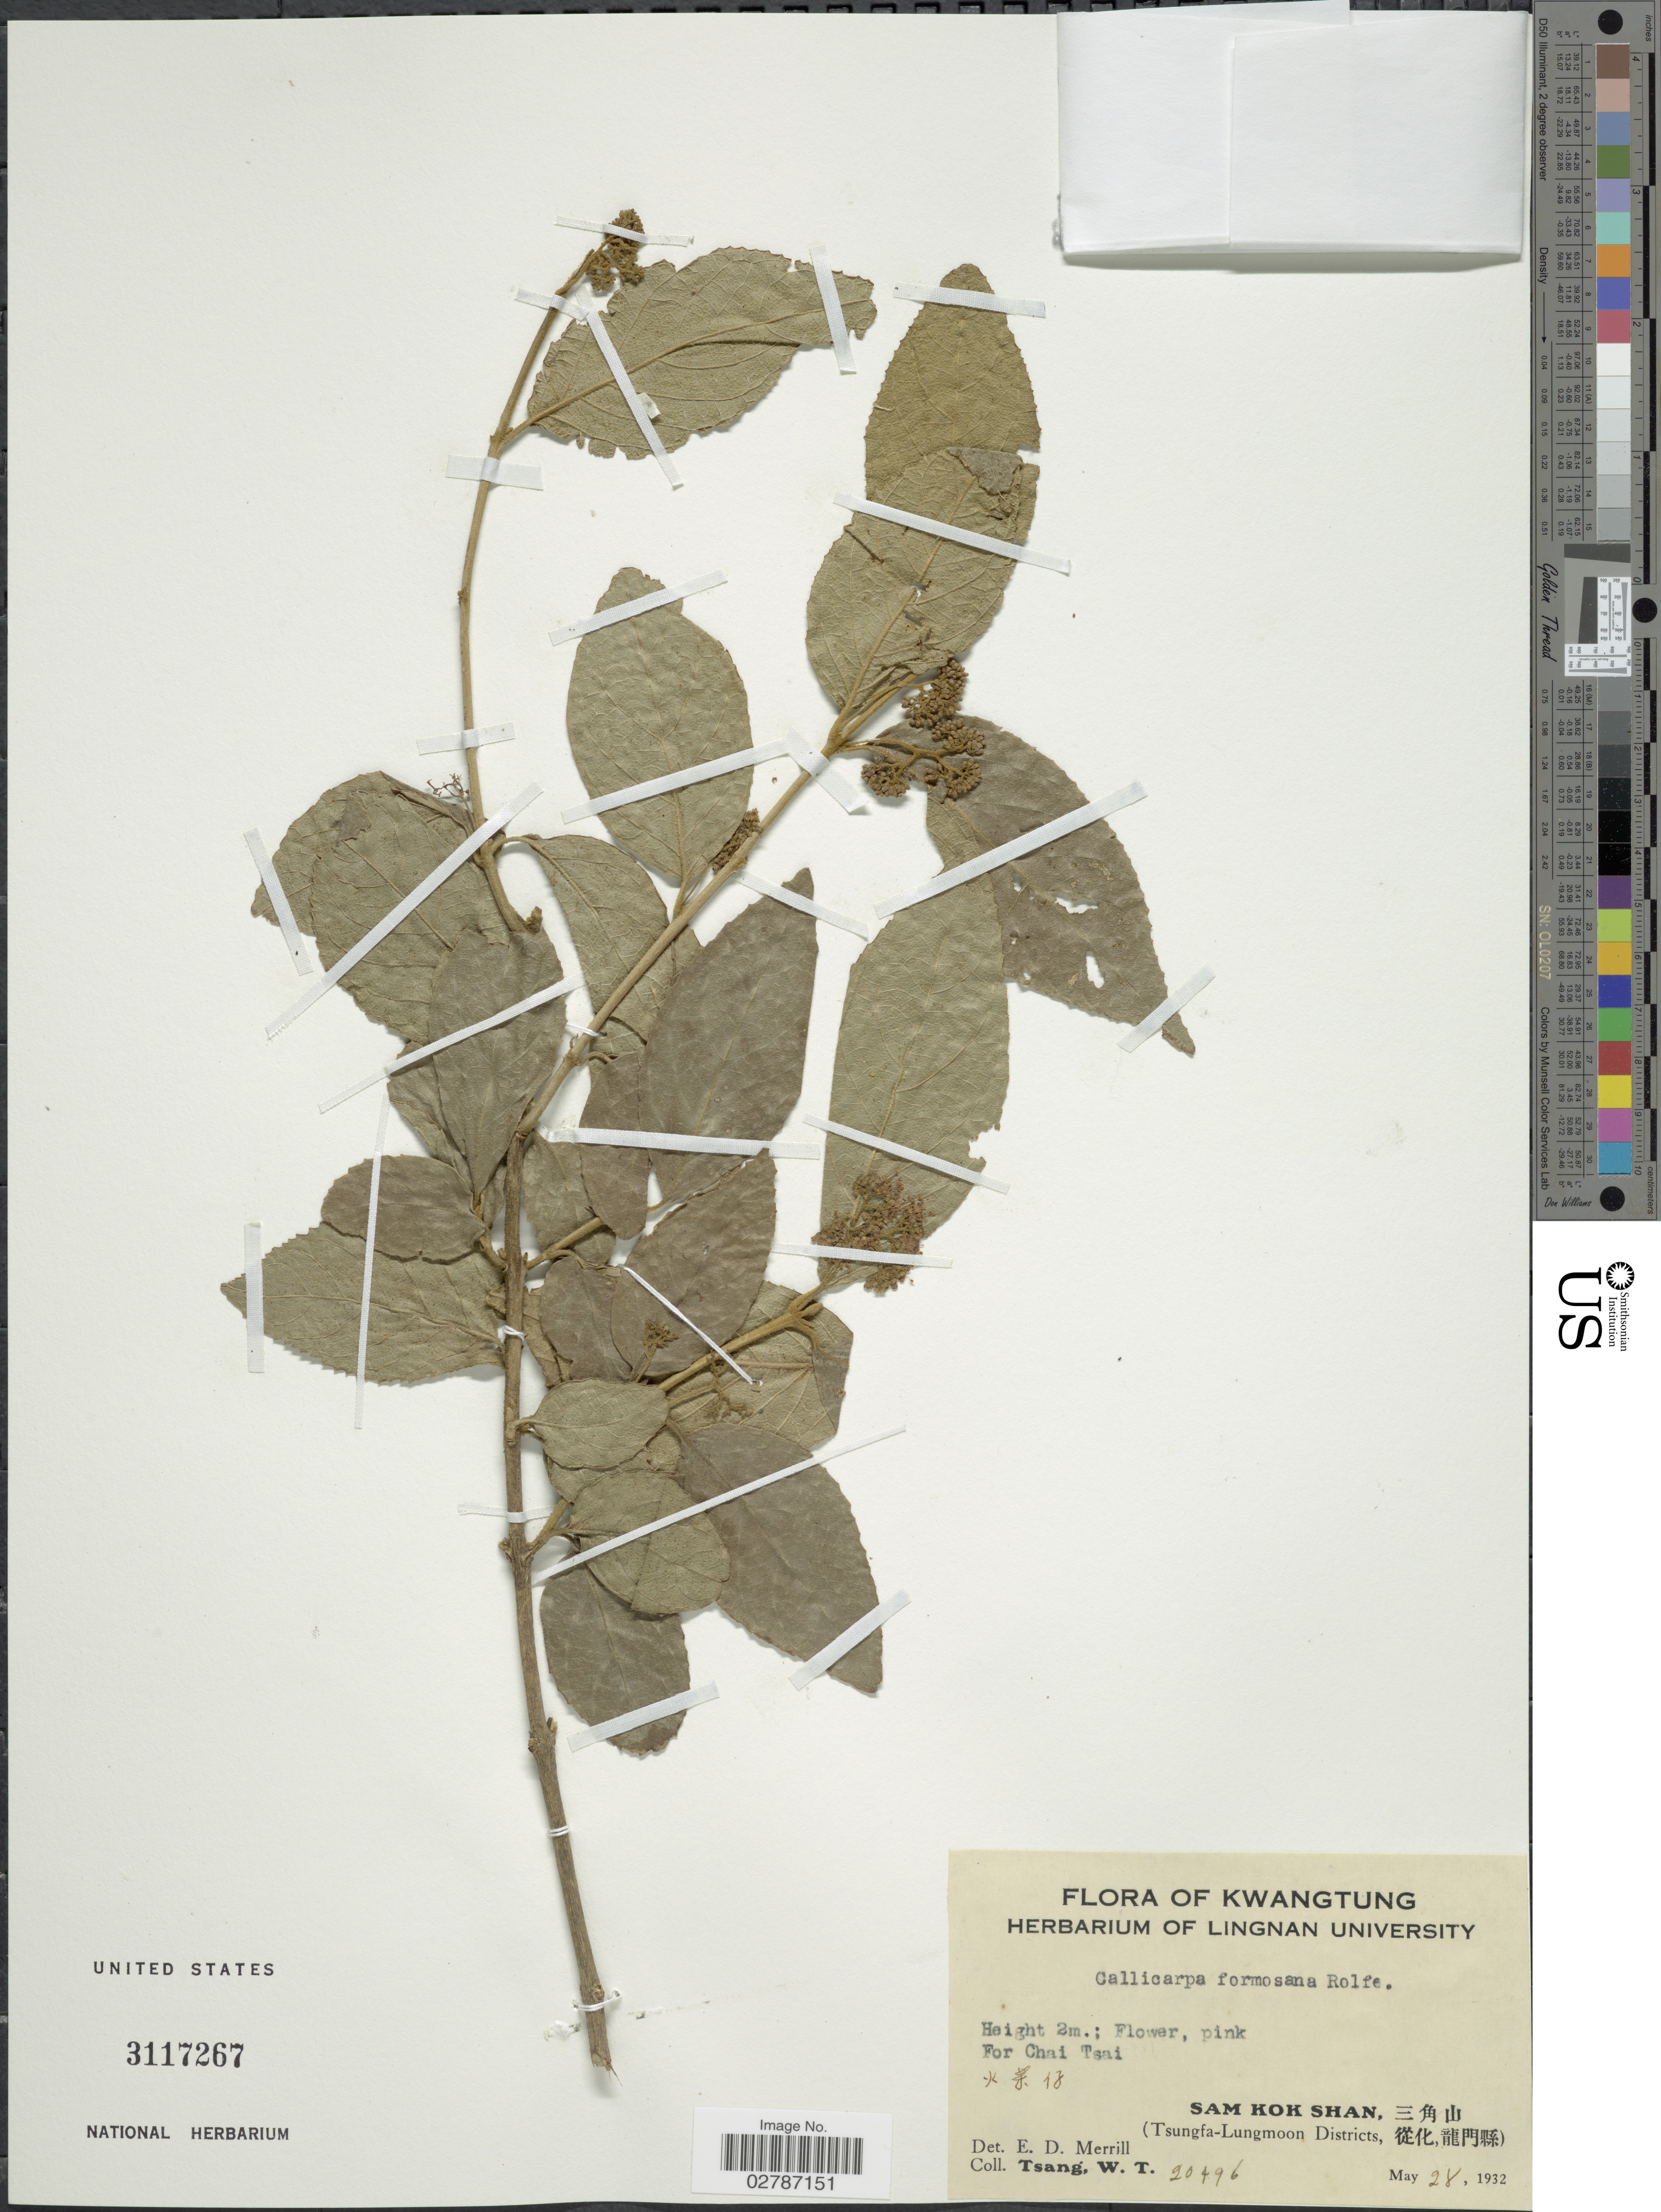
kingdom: Plantae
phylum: Tracheophyta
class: Magnoliopsida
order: Lamiales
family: Lamiaceae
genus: Callicarpa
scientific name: Callicarpa formosana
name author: Rolfe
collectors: W. T. Tsang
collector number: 20496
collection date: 1932-05-28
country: China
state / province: Guangdong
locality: Kwangtung. Sam Kok Shan X. (Tsungfa-Lungmoon Districts, X).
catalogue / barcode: US 3117267